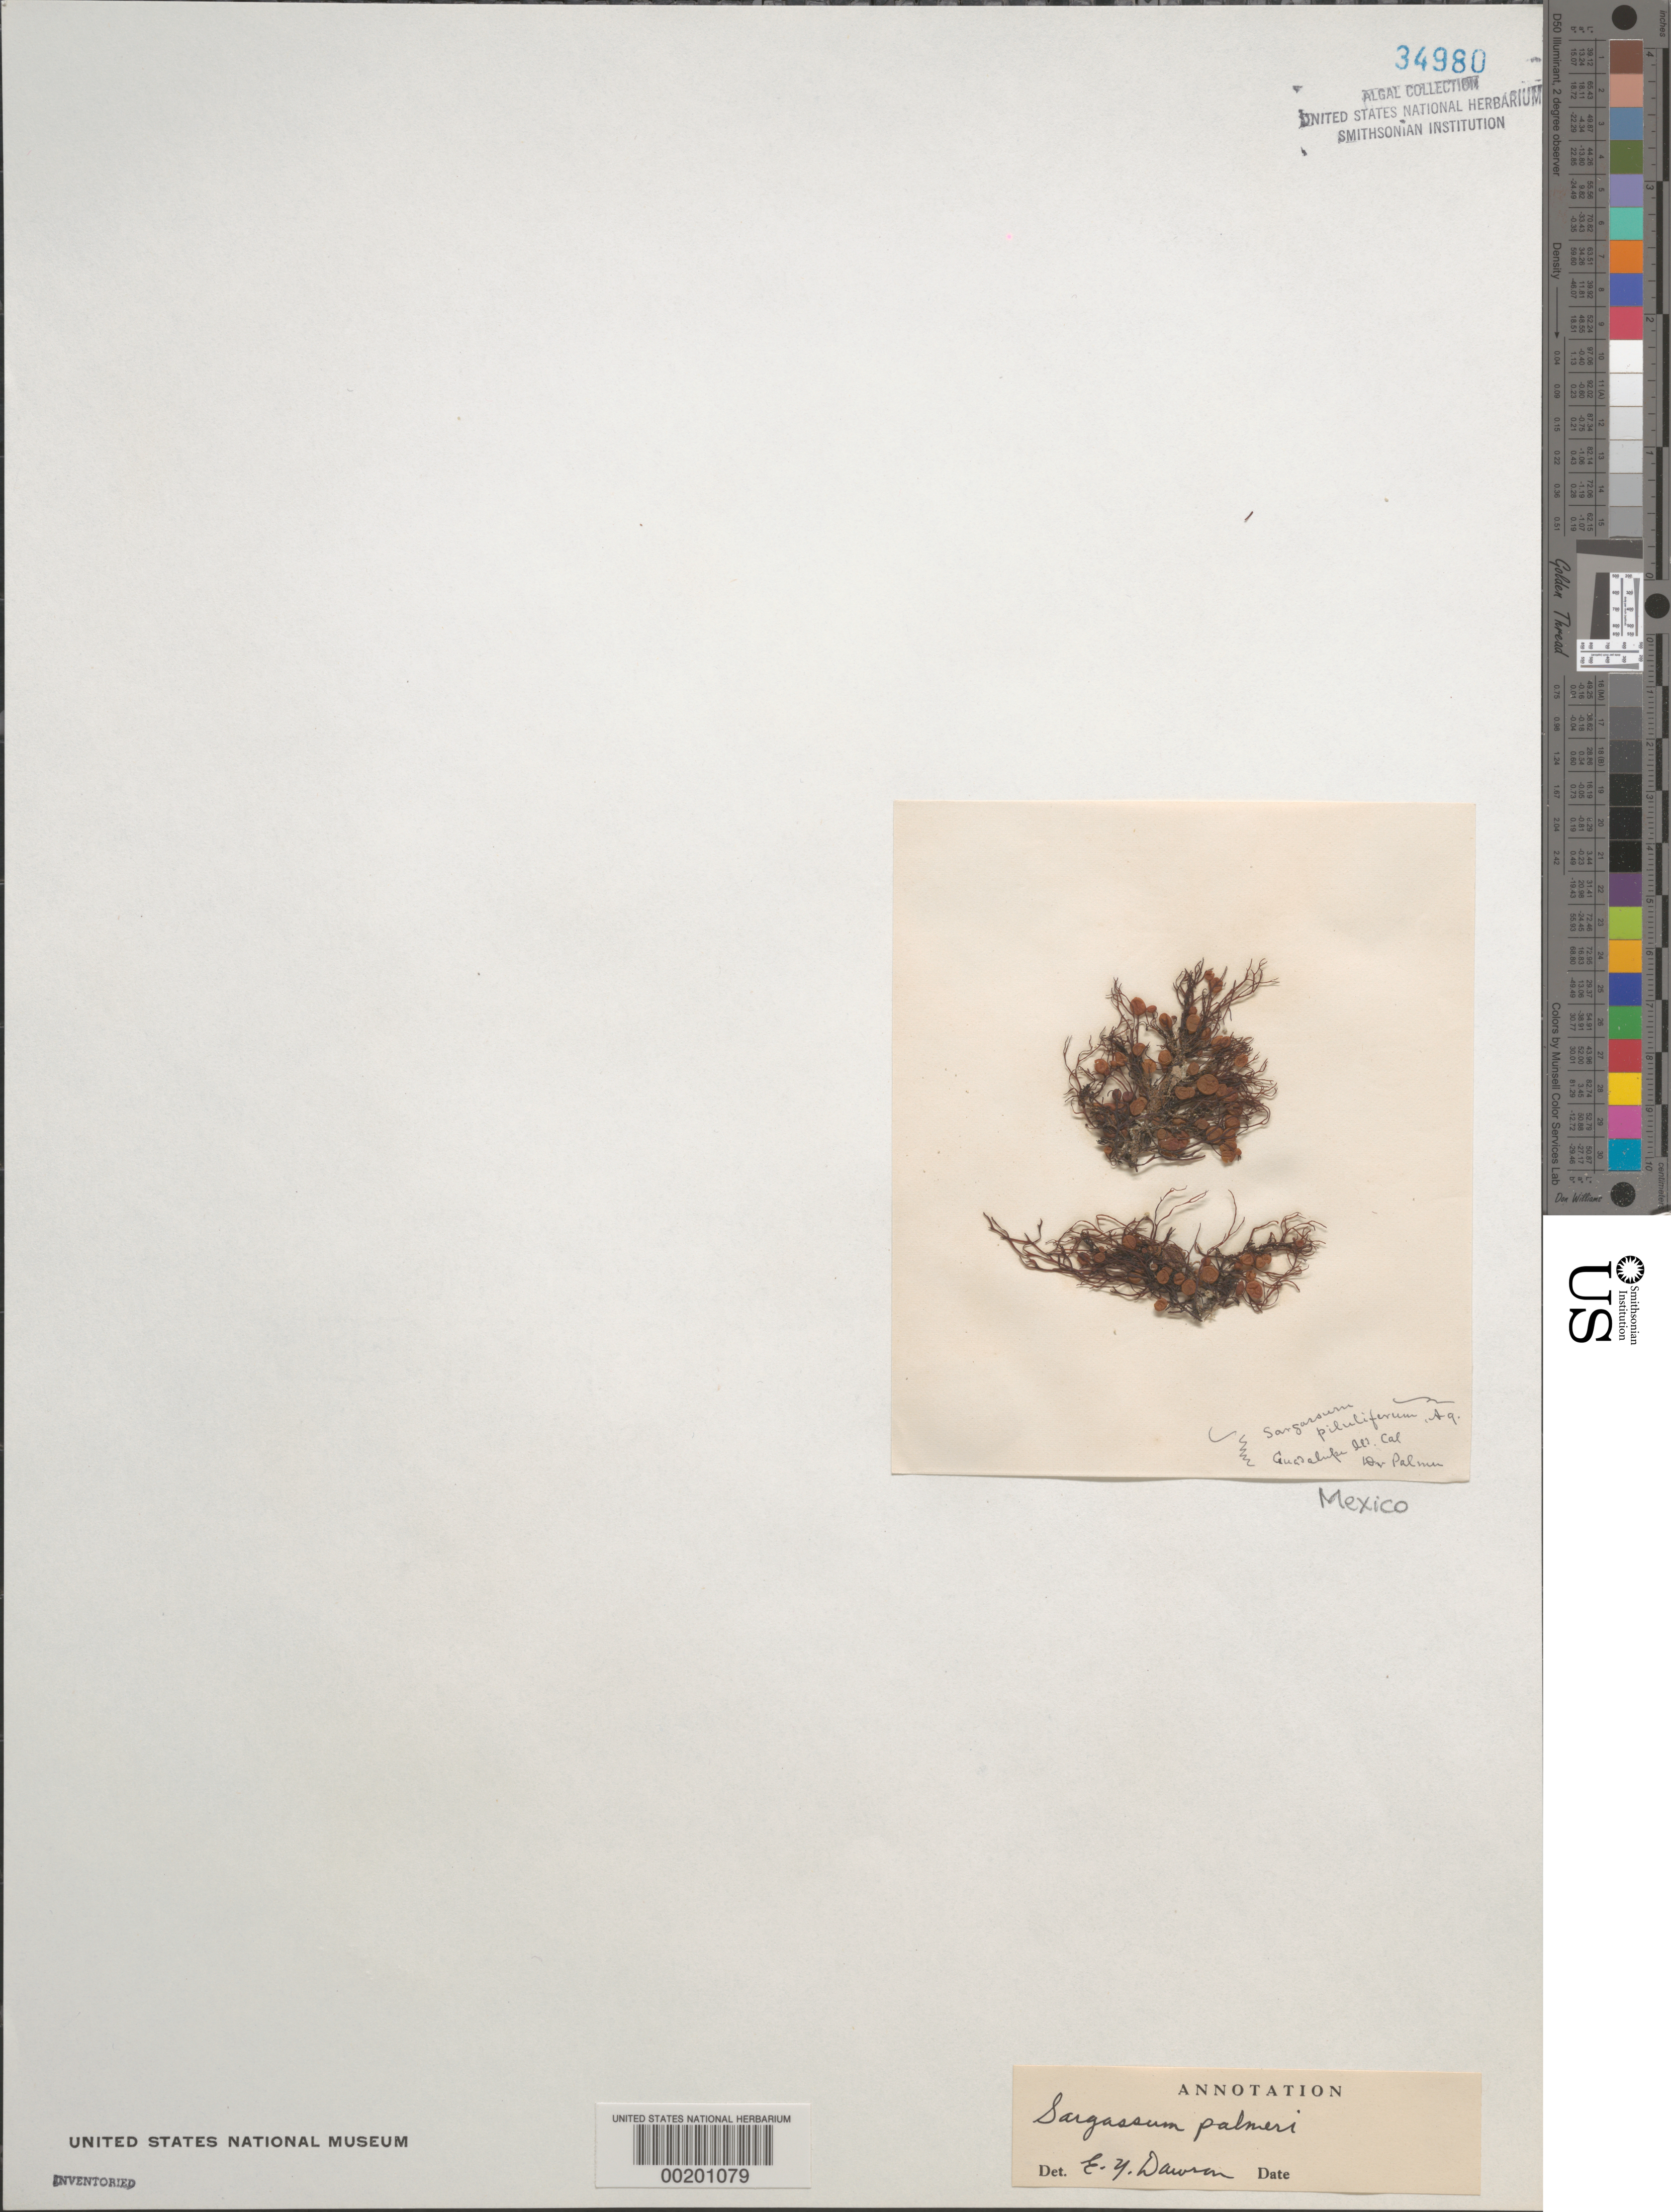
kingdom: Chromista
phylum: Ochrophyta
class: Phaeophyceae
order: Fucales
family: Sargassaceae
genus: Sargassum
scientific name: Sargassum palmeri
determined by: Dawson, E. Y.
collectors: E. Palmer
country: Mexico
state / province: Baja California Norte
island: Isla Guadalupe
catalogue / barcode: US 34980